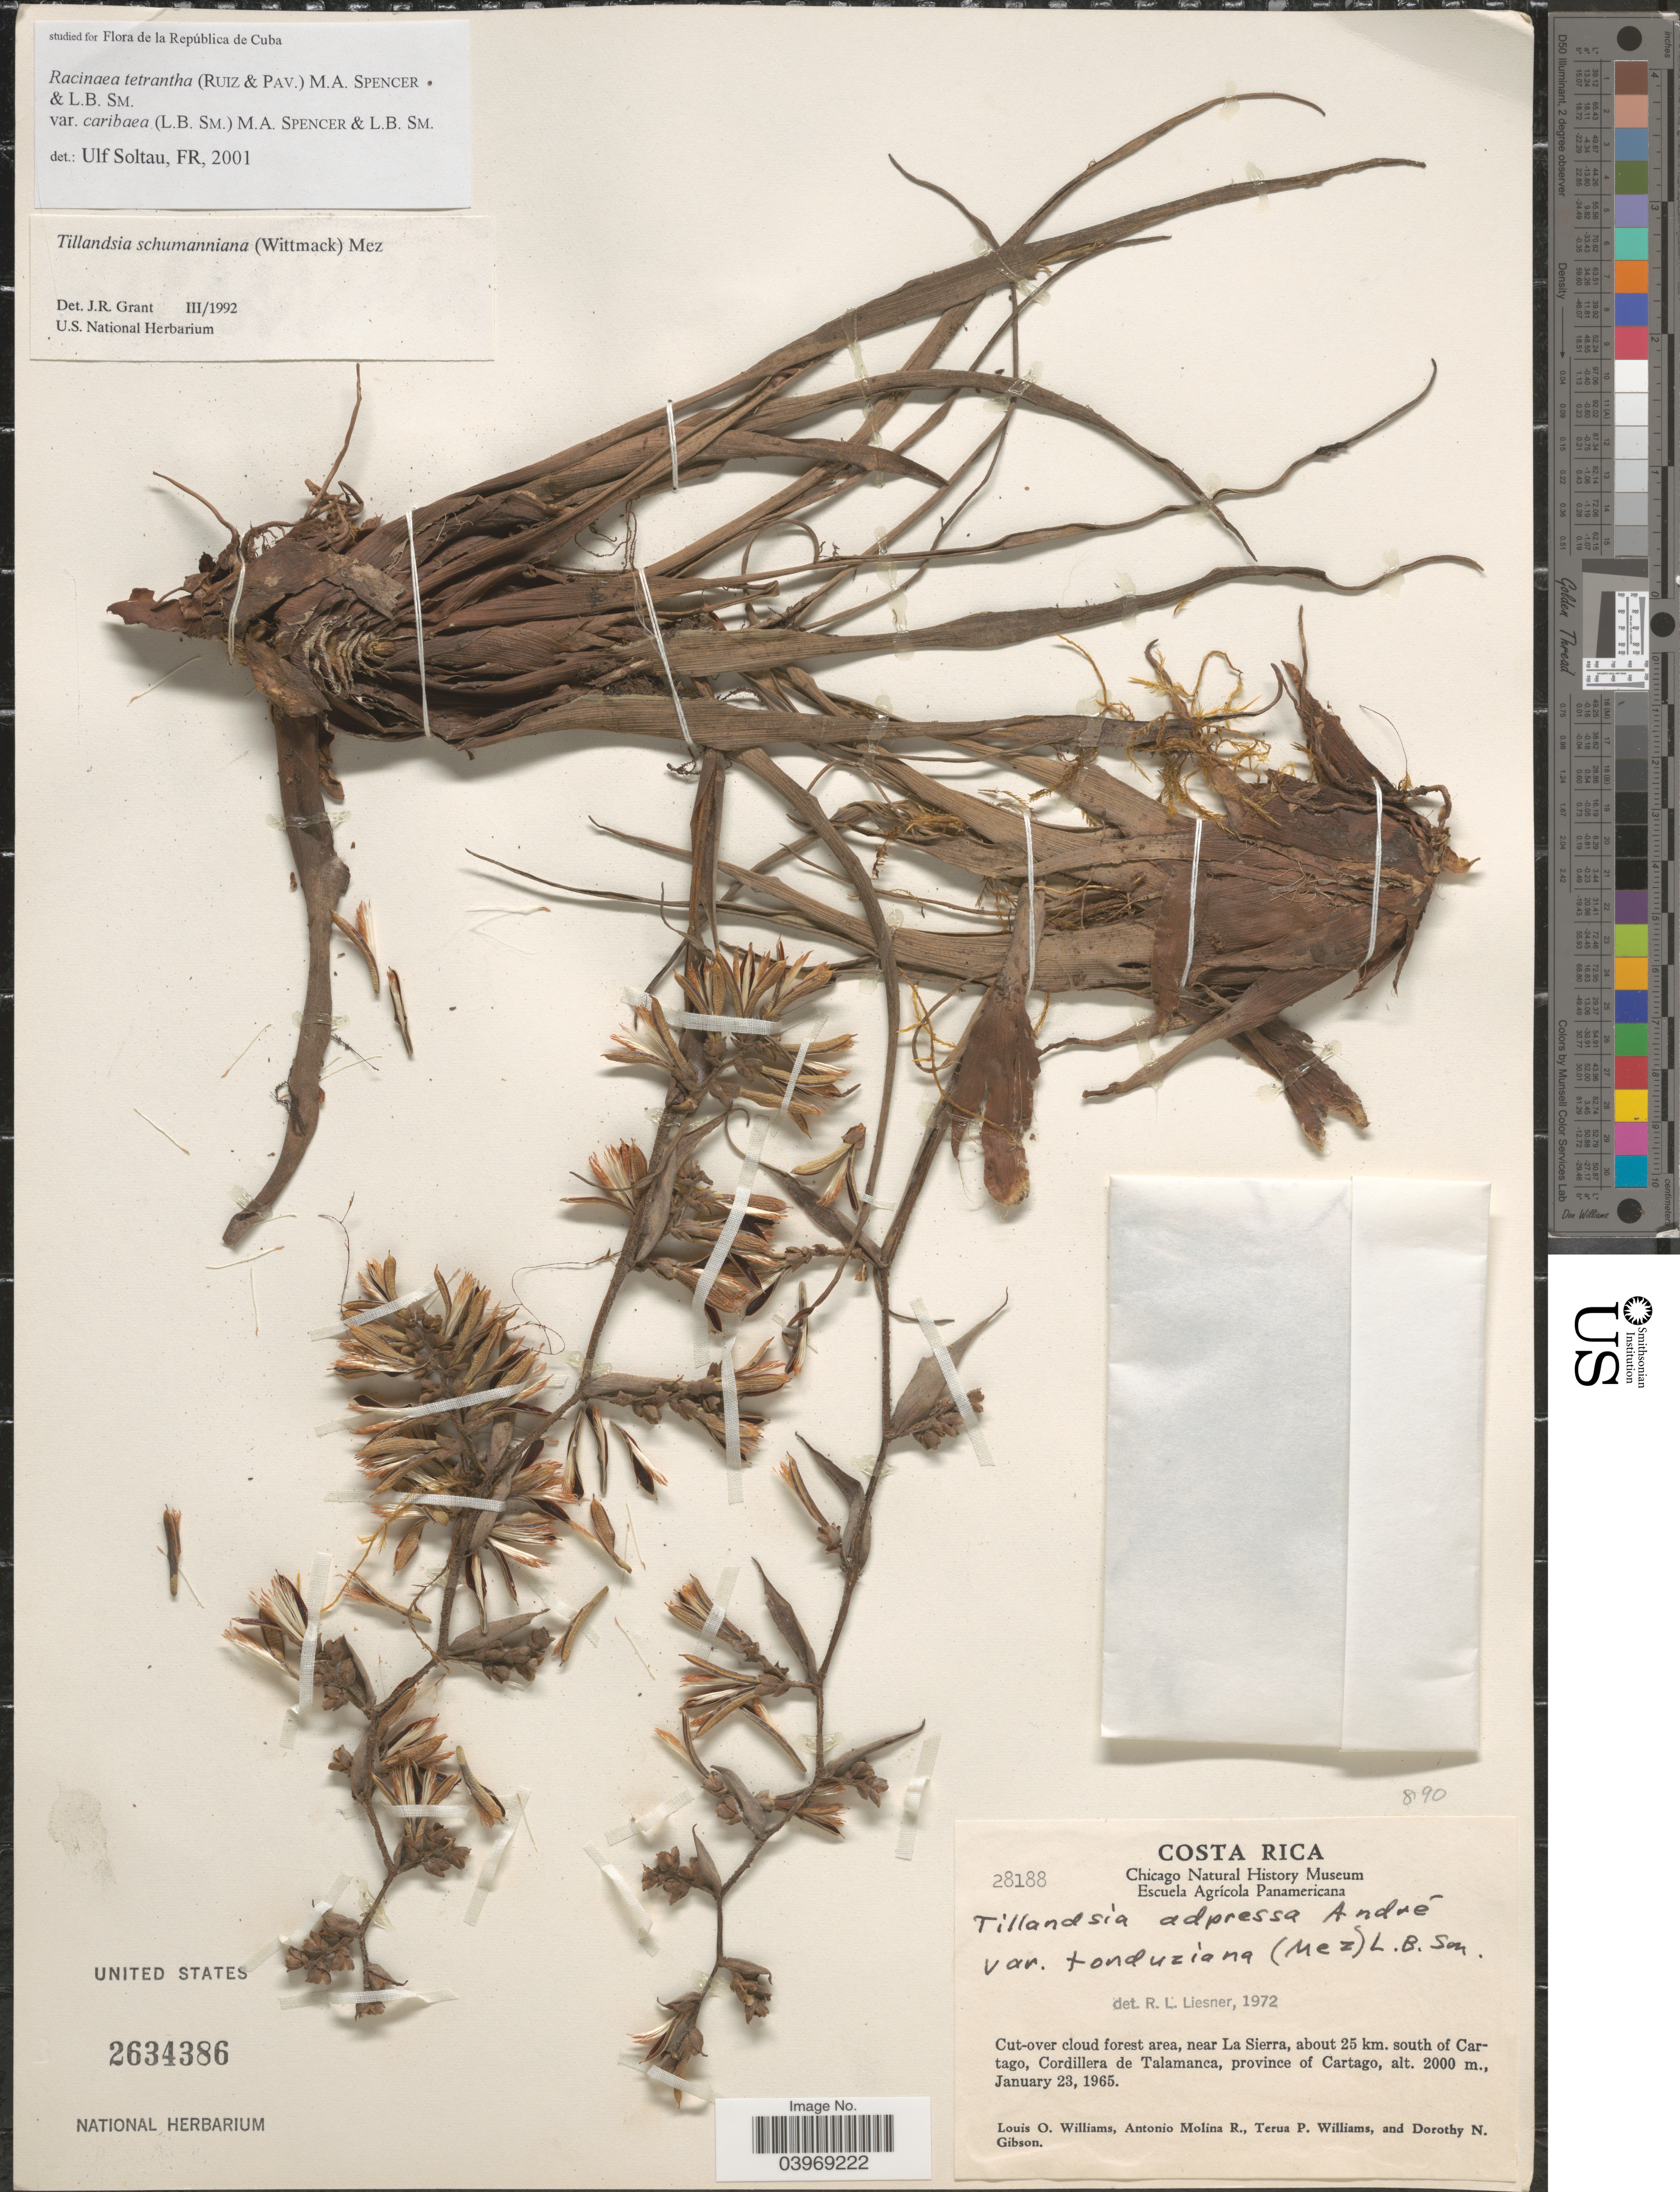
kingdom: Plantae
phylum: Tracheophyta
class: Liliopsida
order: Poales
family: Bromeliaceae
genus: Racinaea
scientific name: Racinaea tetrantha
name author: (Ruiz & Pav.) L.B. Sm.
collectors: L. O. Williams, A. Molina R., T. Williams & D. N. Gibson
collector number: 28188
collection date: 1965-01-23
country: Costa Rica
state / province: Cartago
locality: Cut-over forest area, near La Sierra, about 25 km. south of Cartago, Cordillera de Talamanca.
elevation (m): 2000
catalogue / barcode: US 2634386